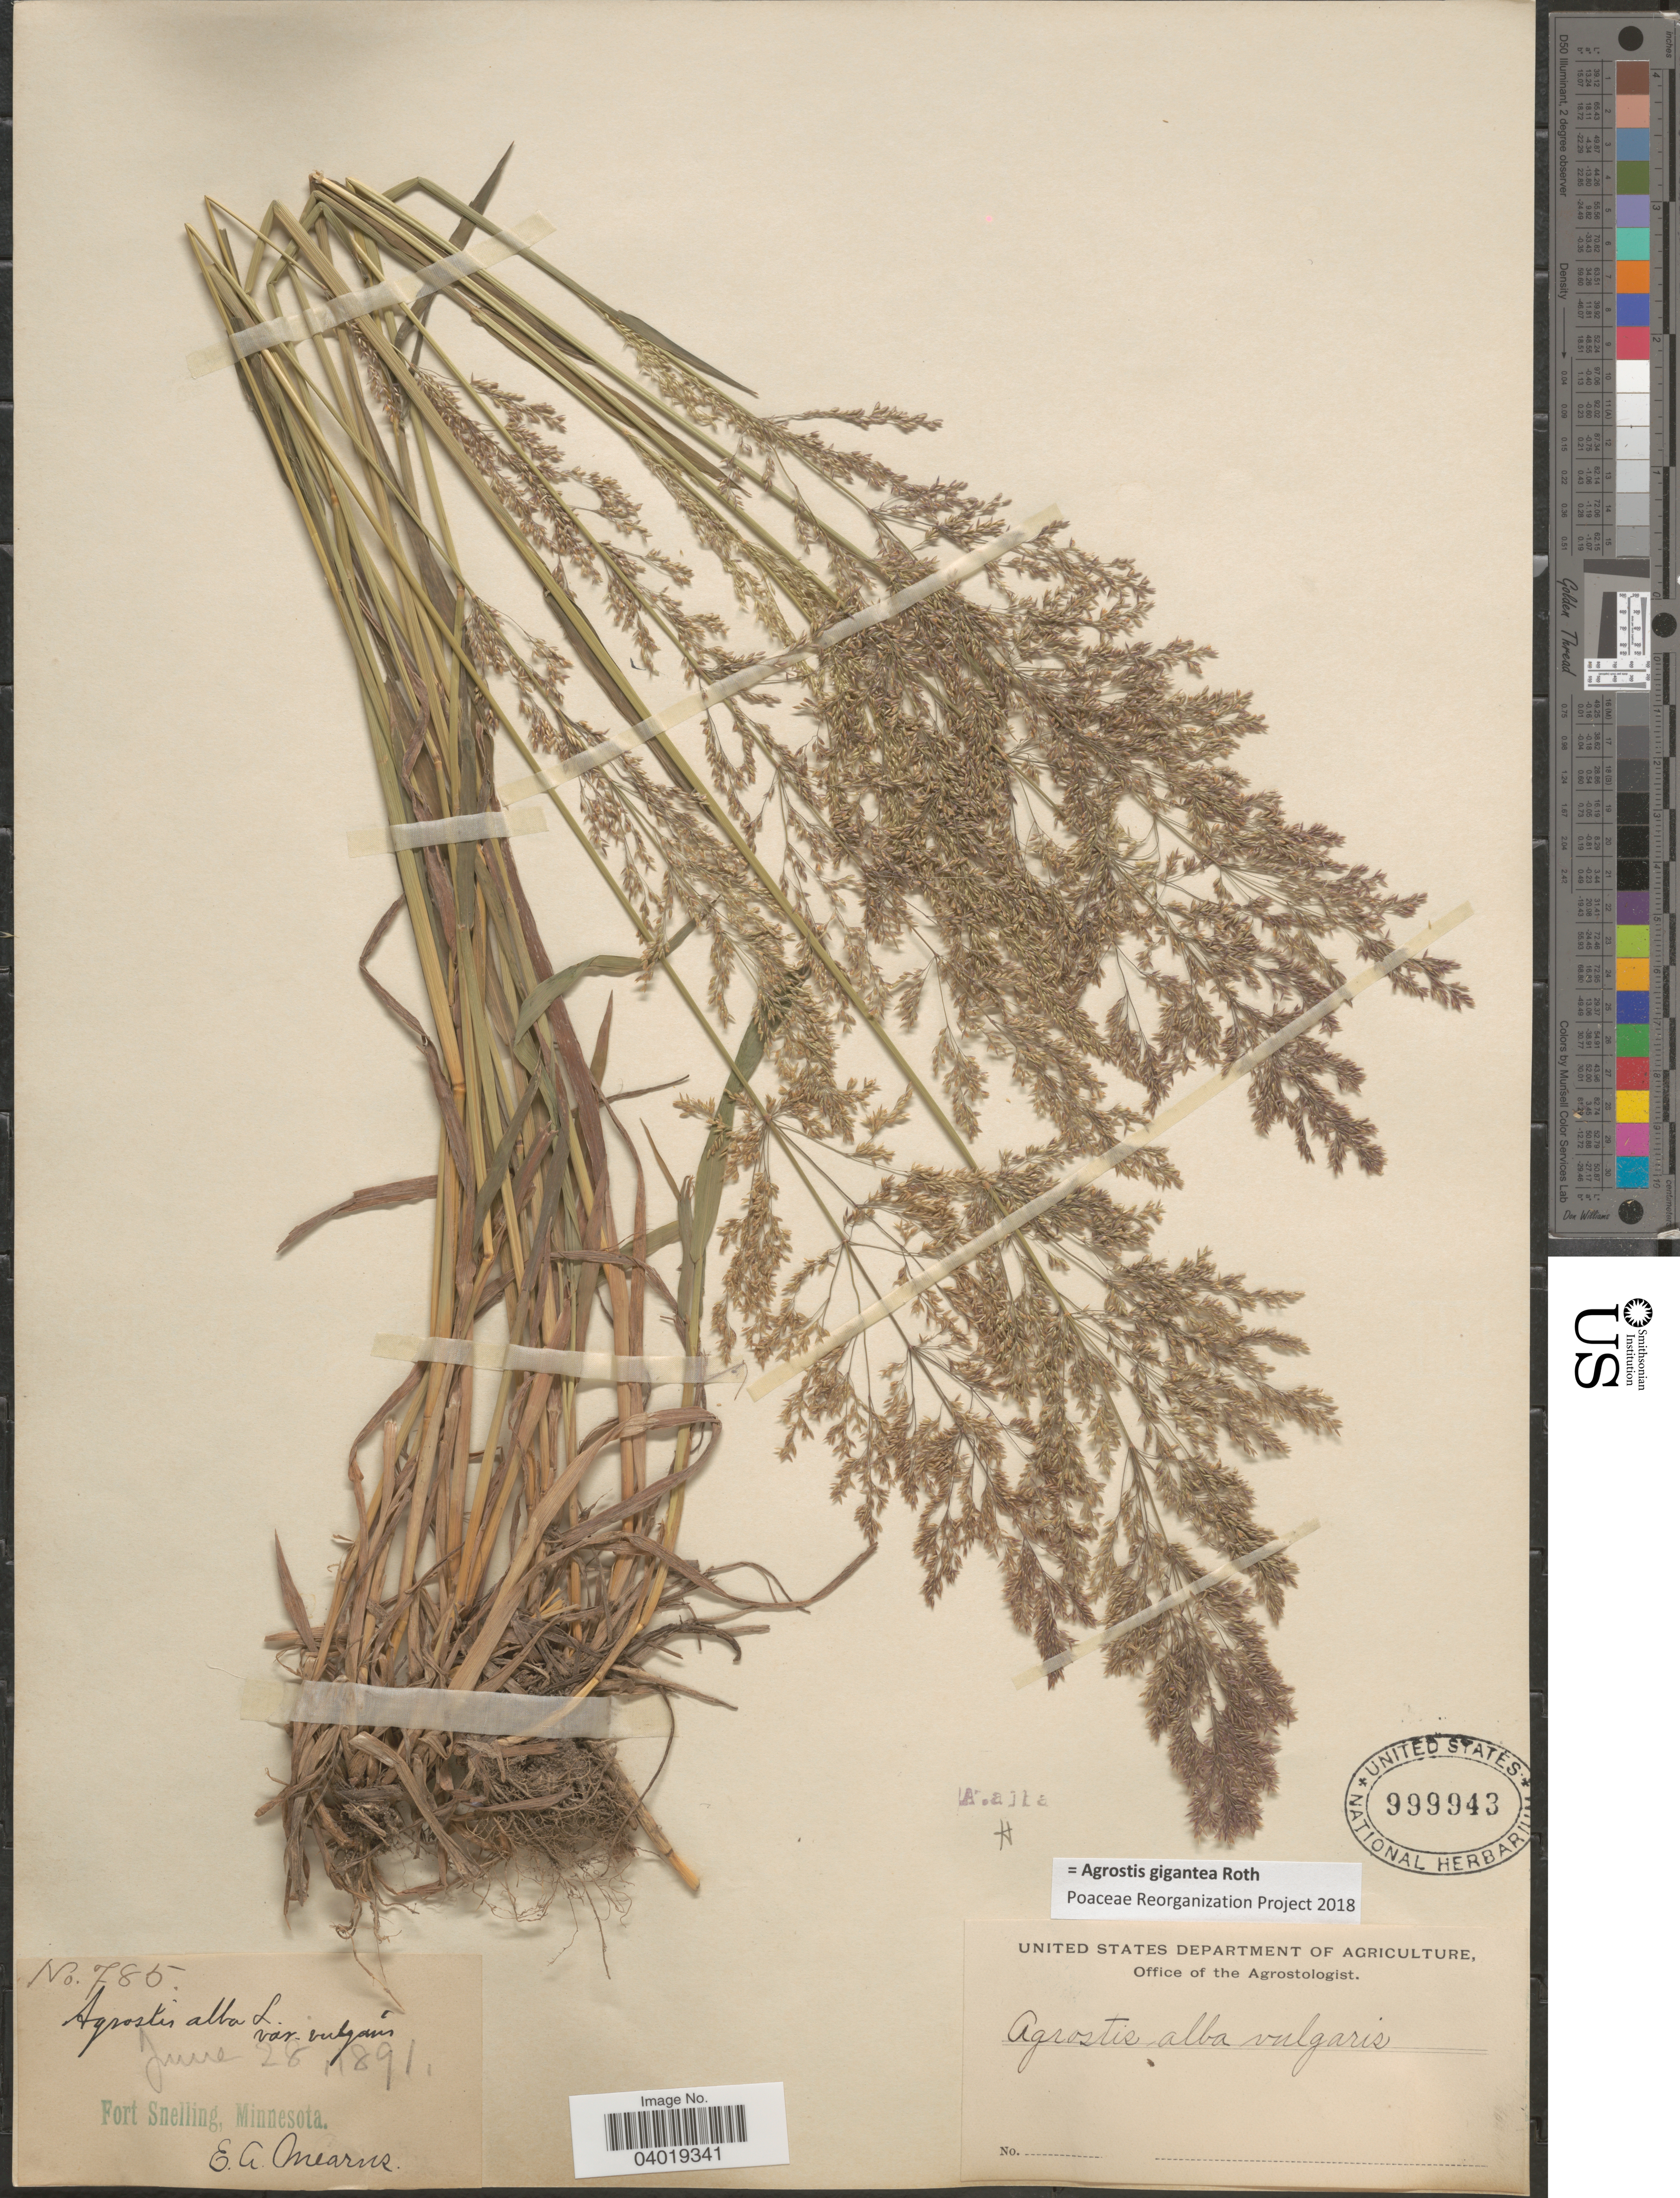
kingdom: Plantae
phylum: Tracheophyta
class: Liliopsida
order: Poales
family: Poaceae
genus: Agrostis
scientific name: Agrostis gigantea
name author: Roth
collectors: E. A. Mearns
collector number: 785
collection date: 1891-06-28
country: United States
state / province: Minnesota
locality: Fort Snelling.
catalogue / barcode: US 999943